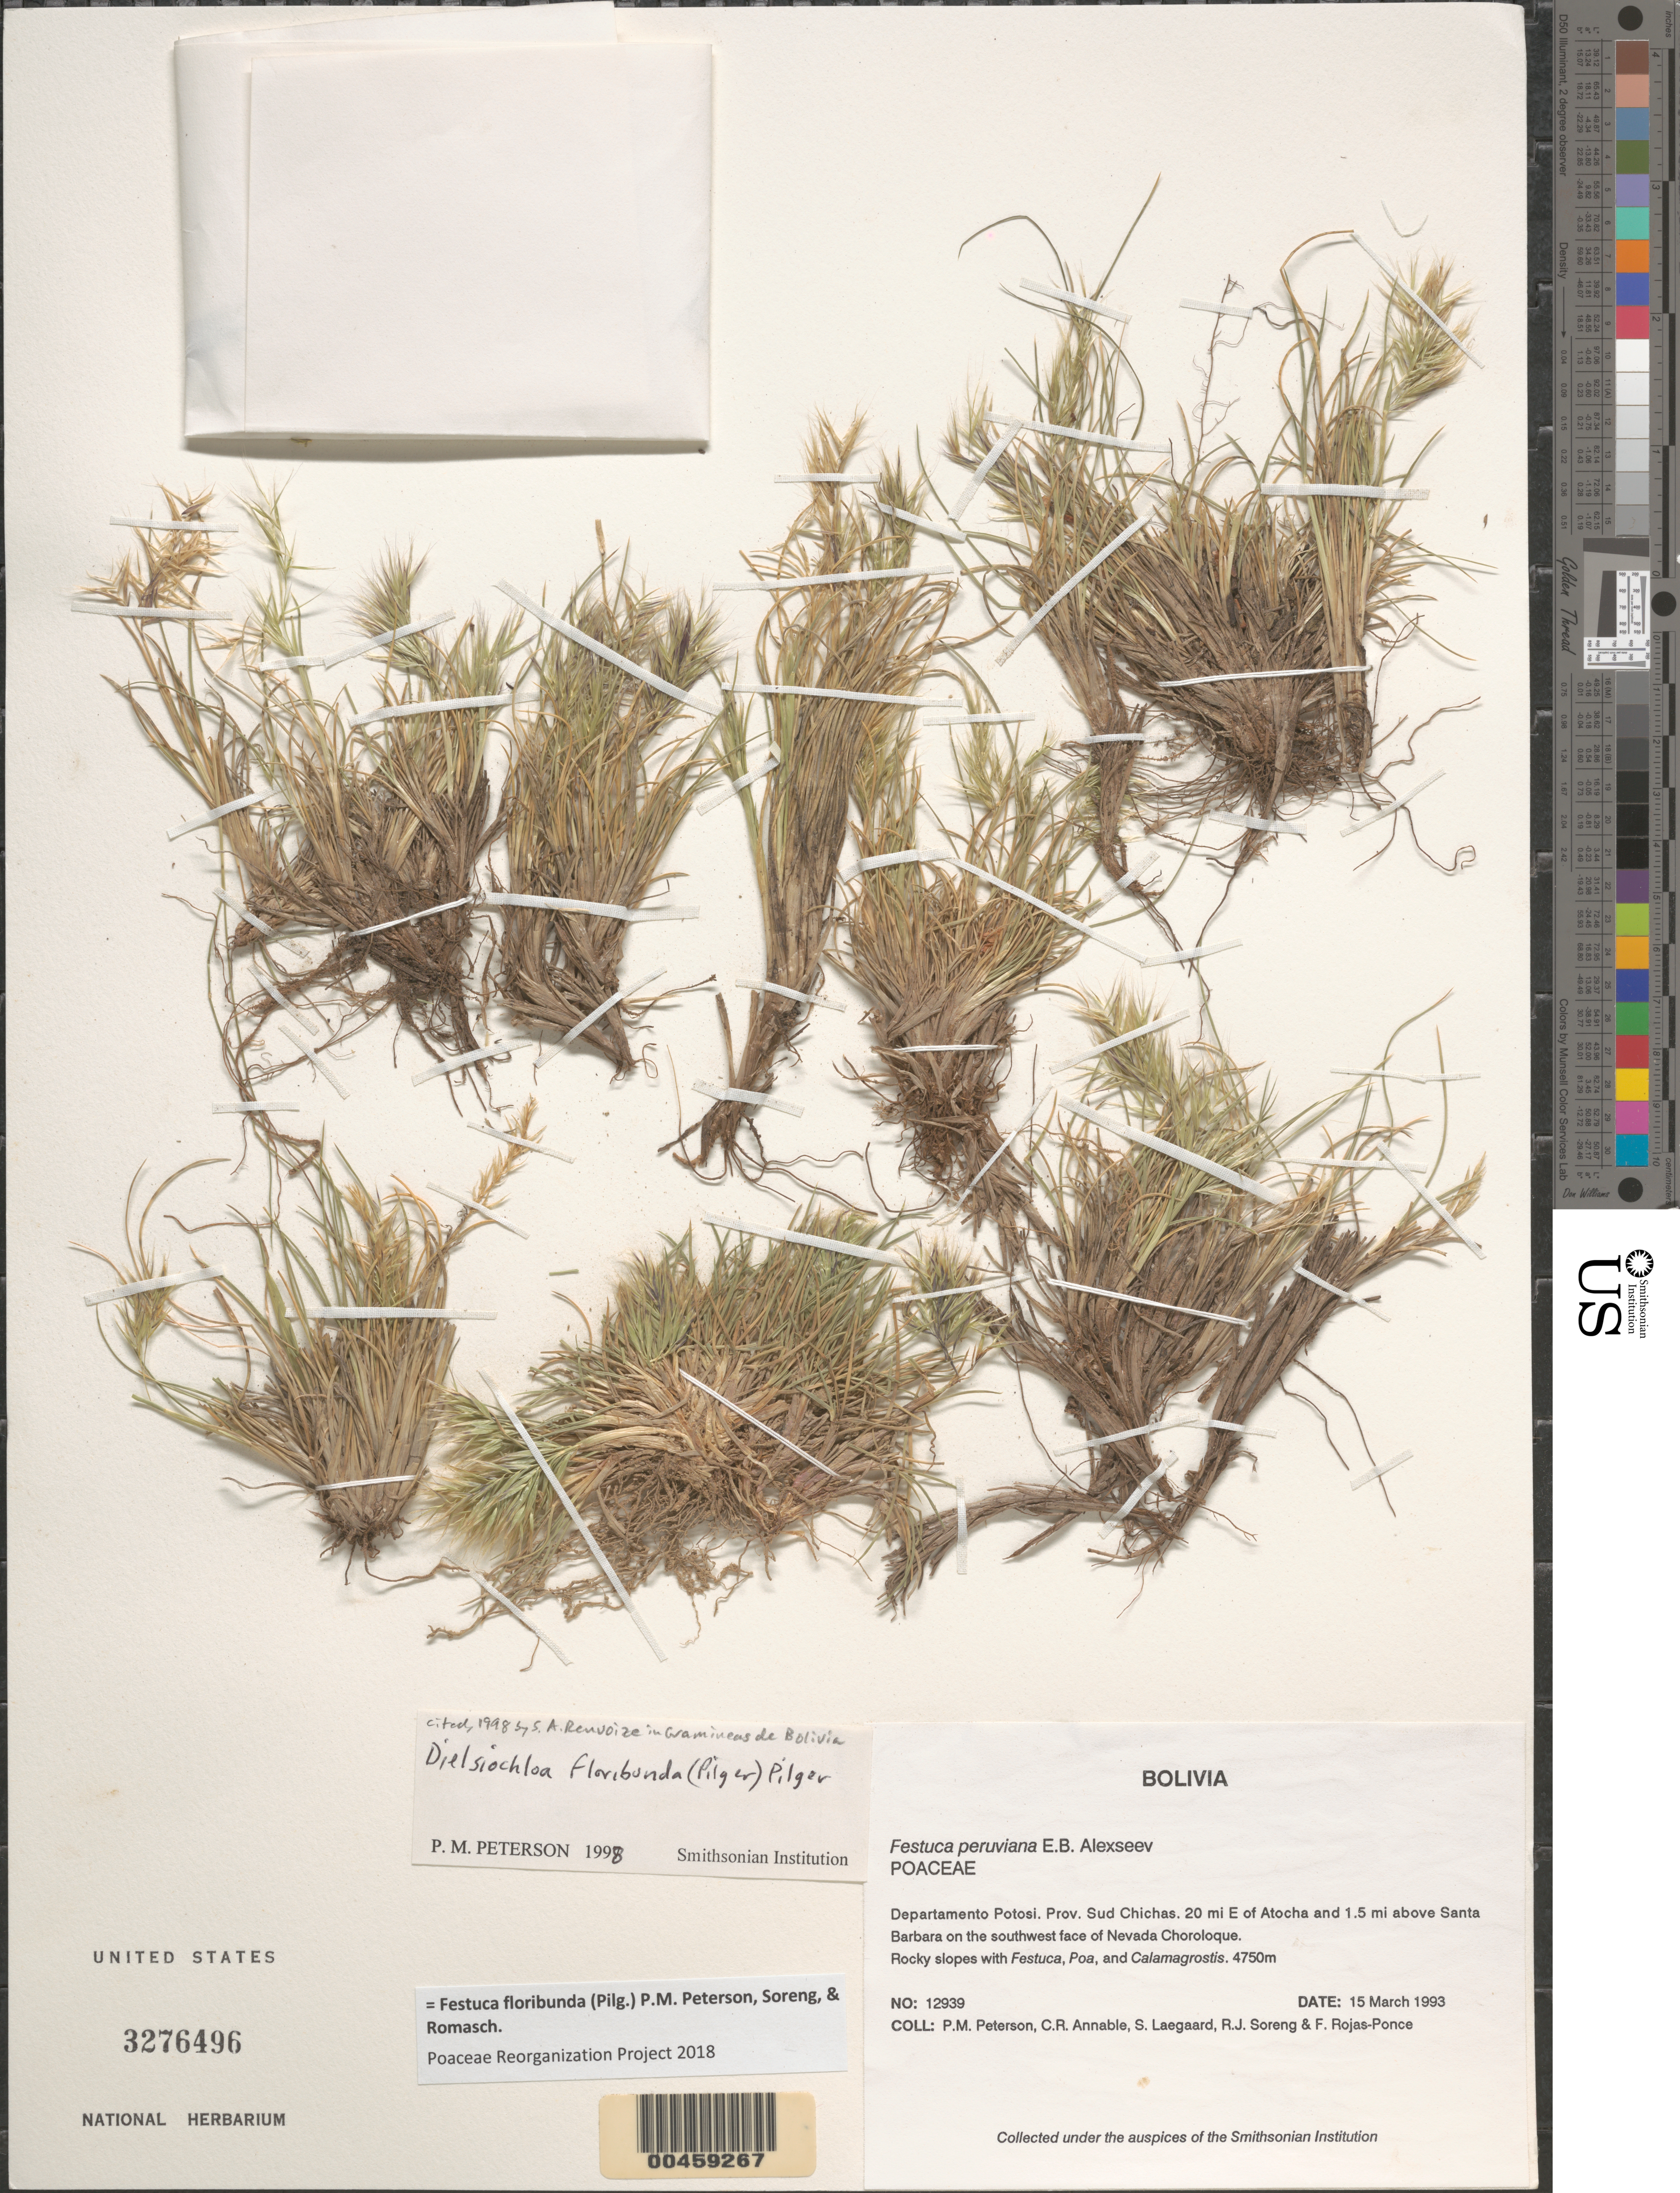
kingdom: Plantae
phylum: Tracheophyta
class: Liliopsida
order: Poales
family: Poaceae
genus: Festuca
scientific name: Festuca floribunda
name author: (Pilg.) P.M. Peterson et al.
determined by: Poaceae Reorganization Project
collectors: P. M. Peterson, C. R. Annable, S. Lægaard, R. J. Soreng & F. Rojas-Ponce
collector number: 12939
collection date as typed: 15 Mar 1993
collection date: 1993-03-15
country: Bolivia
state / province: Potosí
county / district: Sud Chichas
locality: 20 mi E of Atocha and 1.5 mi above Santa Barbara on the SW face of Nevada Choroloque.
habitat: Rocky slopes with Festuca, Poa, and Calamagrostis.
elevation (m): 4750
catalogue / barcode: US 3276496